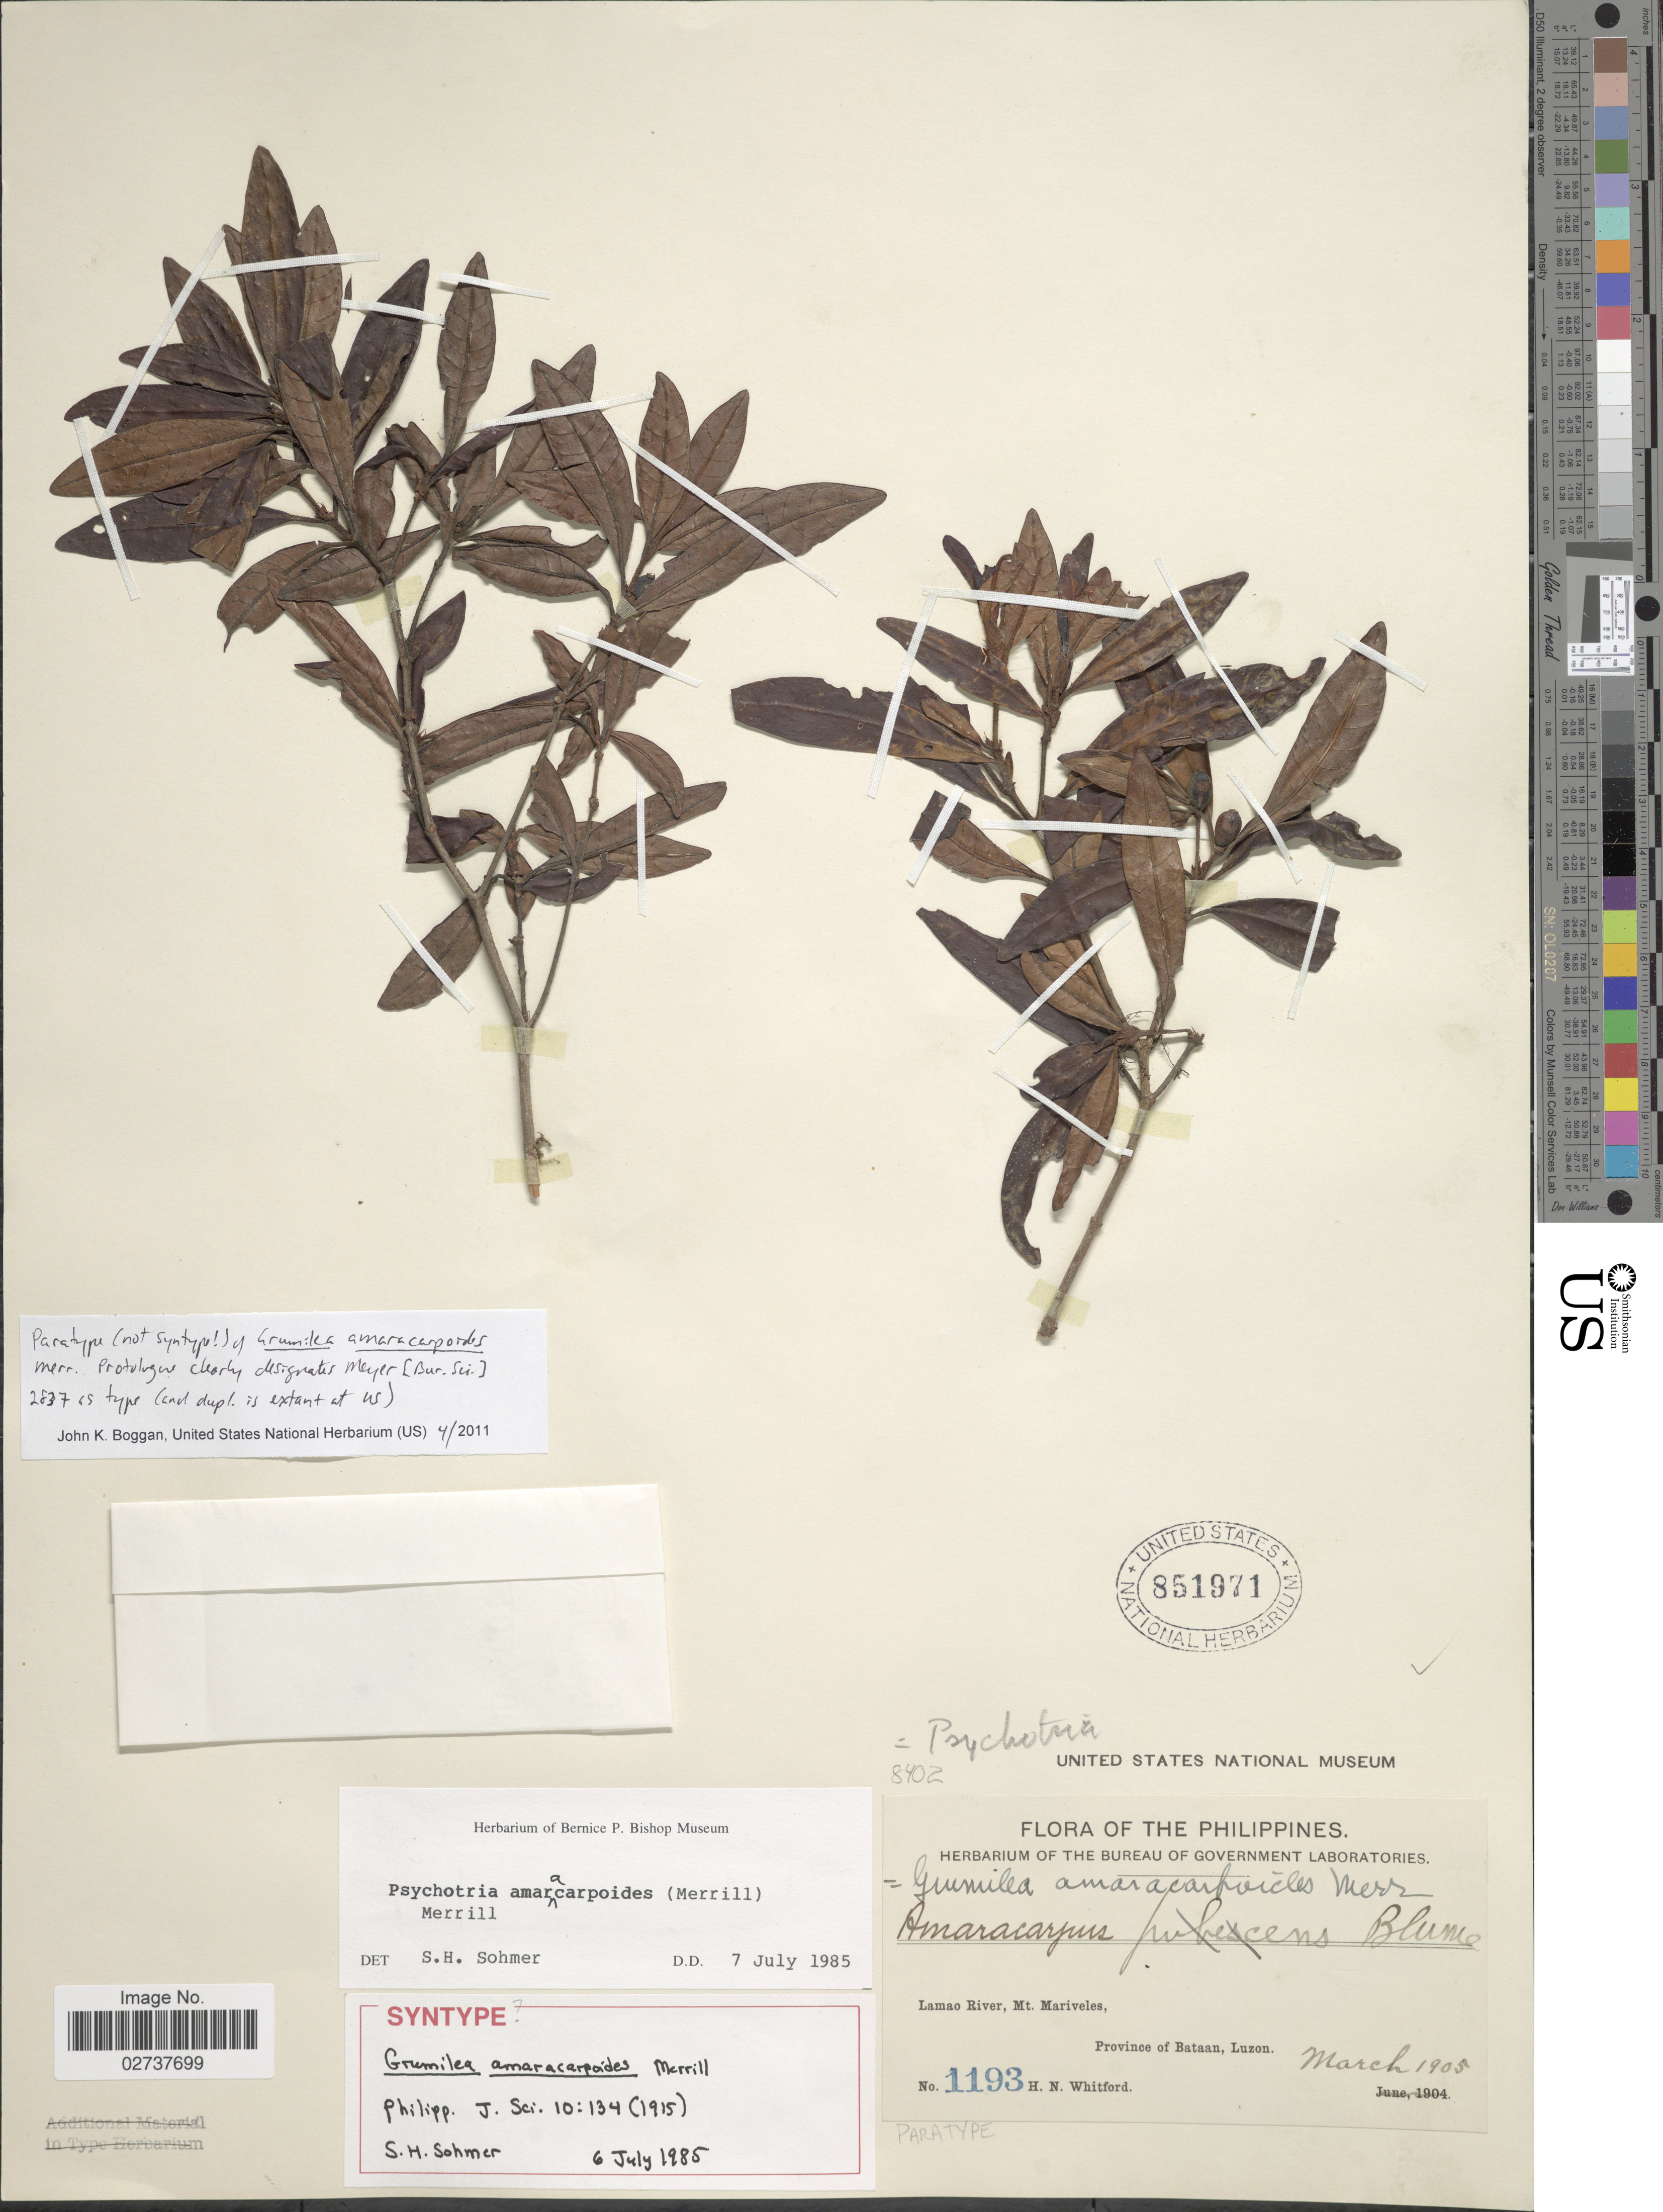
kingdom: Plantae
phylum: Tracheophyta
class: Magnoliopsida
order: Gentianales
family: Rubiaceae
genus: Psychotria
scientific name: Psychotria amaracarpoides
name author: (Merr.) Merr.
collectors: H. N. Whitford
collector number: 1193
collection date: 1905-03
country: Philippines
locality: Lamao River, Mt. Mariveles, Province of Bataan, Luzon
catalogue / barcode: US 851971